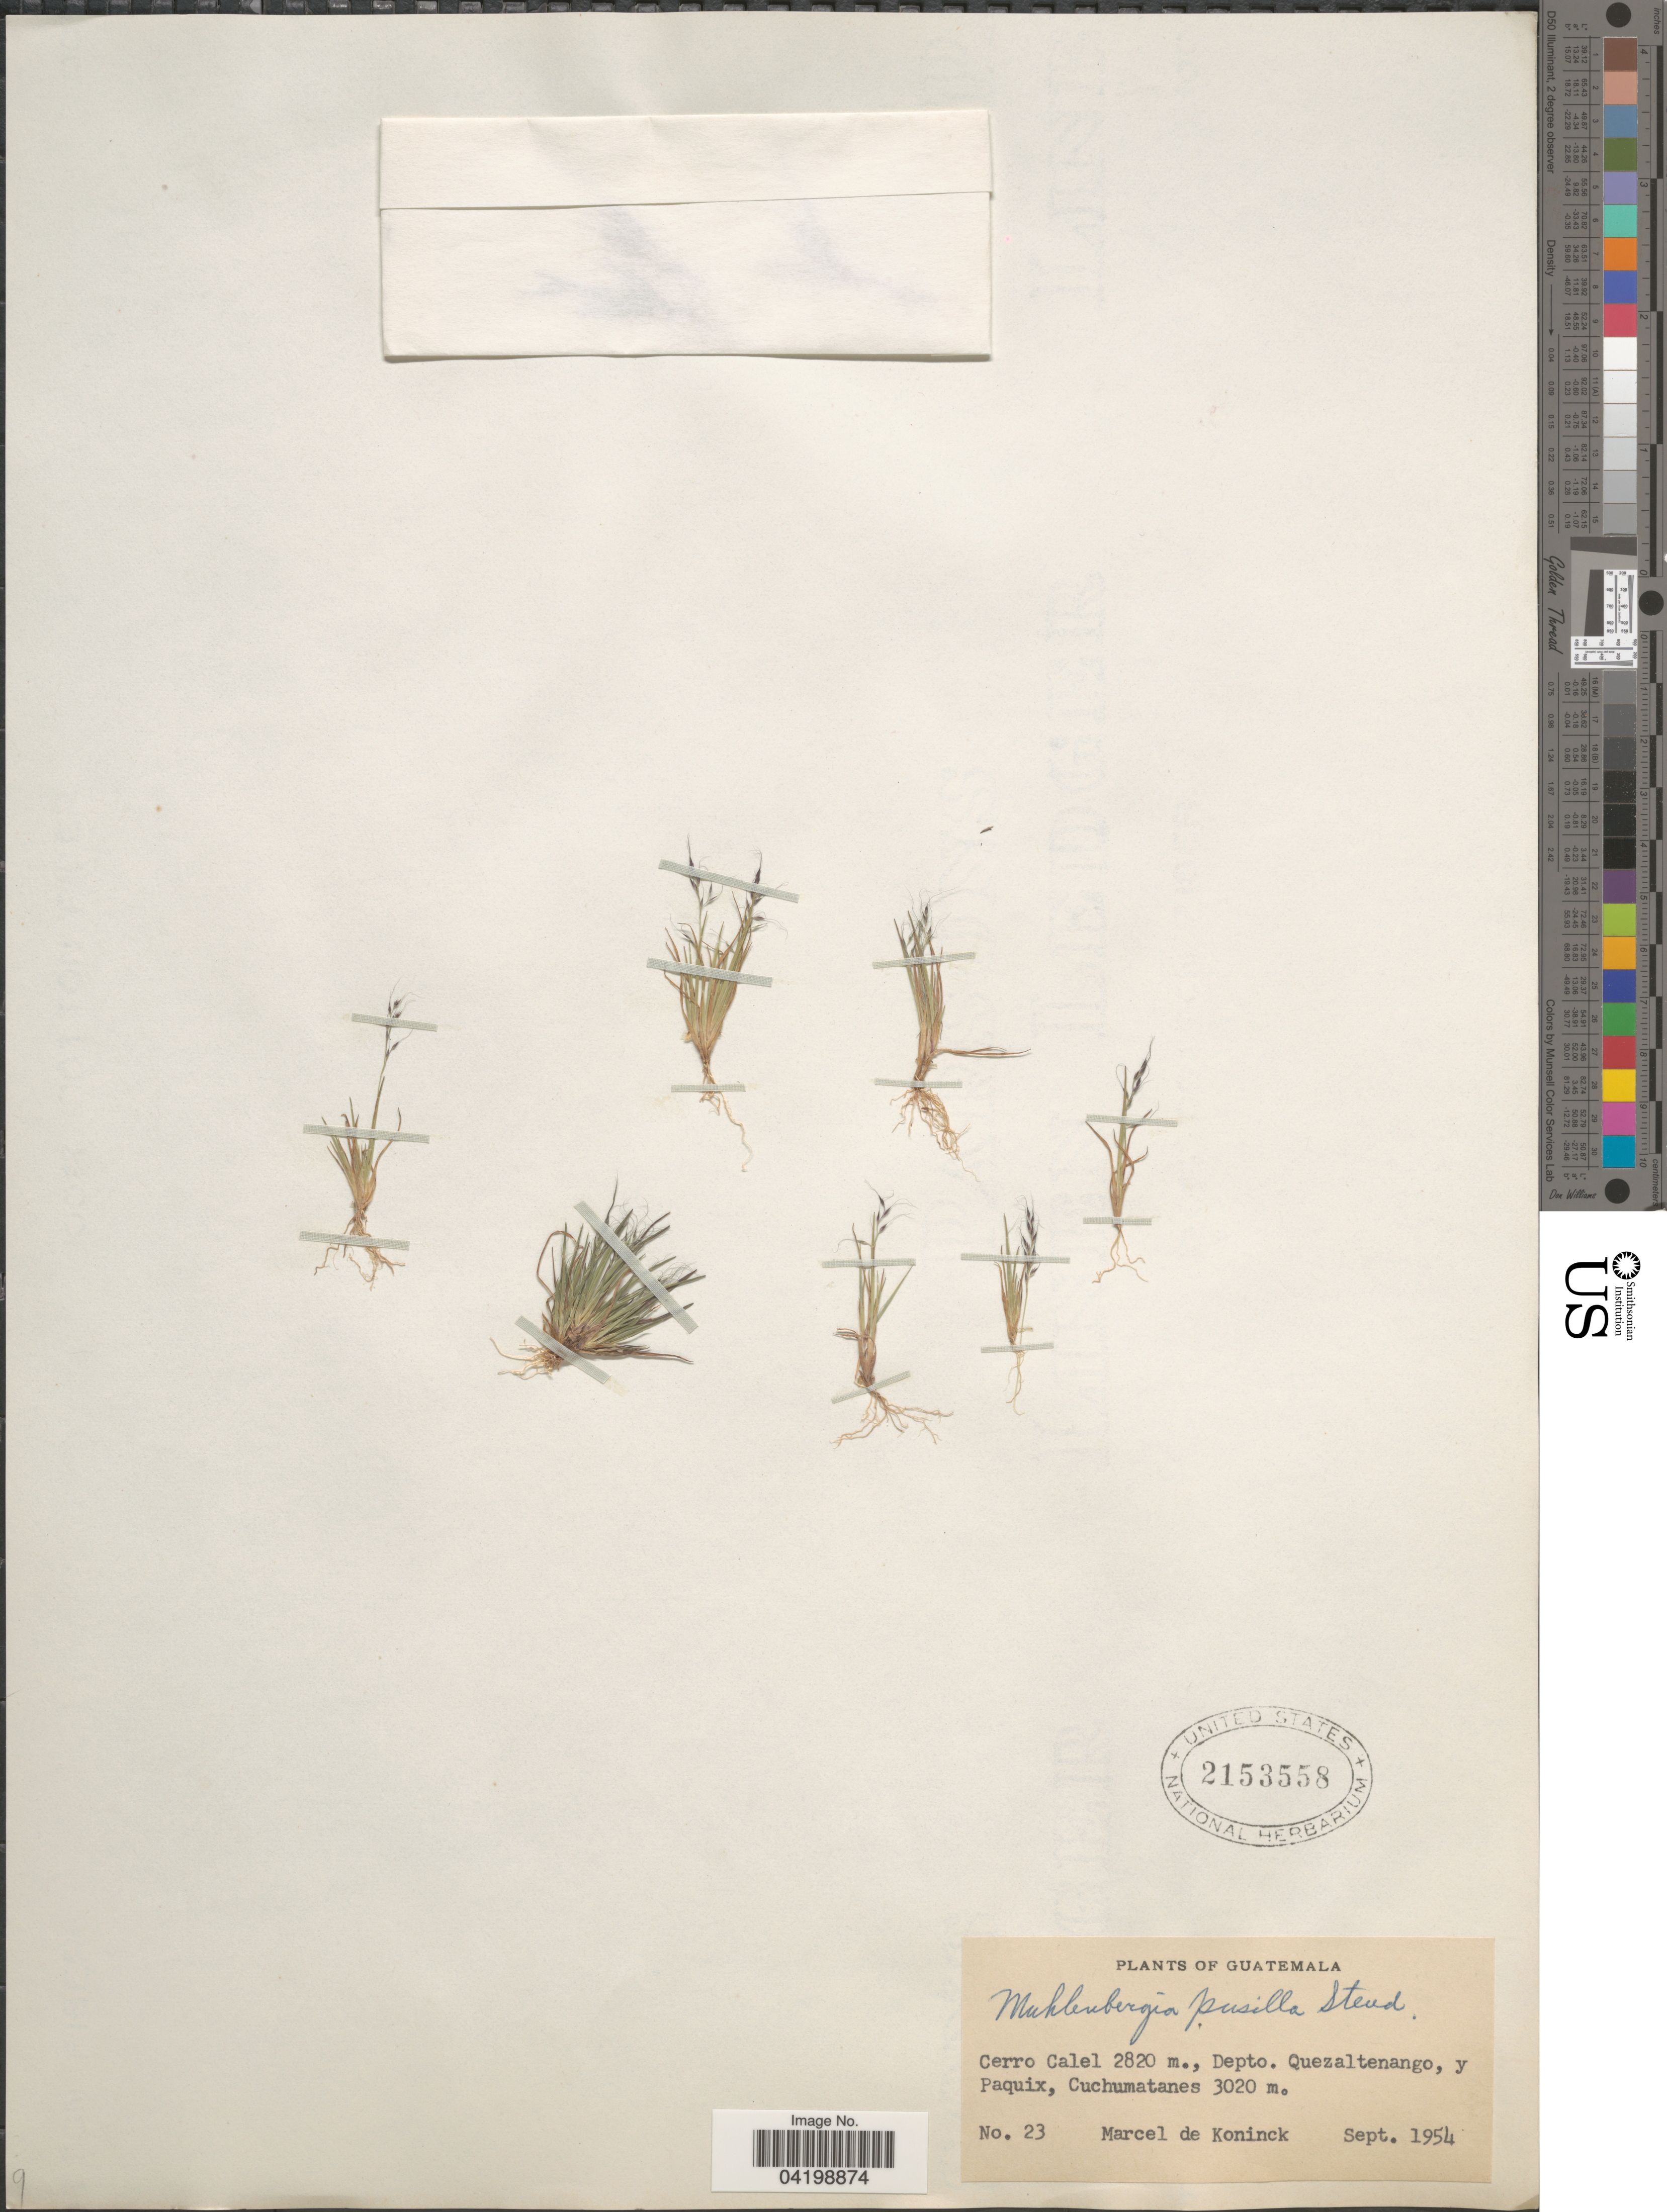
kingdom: Plantae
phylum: Tracheophyta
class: Liliopsida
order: Poales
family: Poaceae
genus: Muhlenbergia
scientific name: Muhlenbergia peruviana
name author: (P. Beauv.) Steud.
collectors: M. Koninck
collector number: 23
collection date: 1954-09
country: Guatemala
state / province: Quetzaltenango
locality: Cerro Calel, Depto. Quezaltenango, y Paquix, Cuchumatanes.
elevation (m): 2820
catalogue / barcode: US 2153558